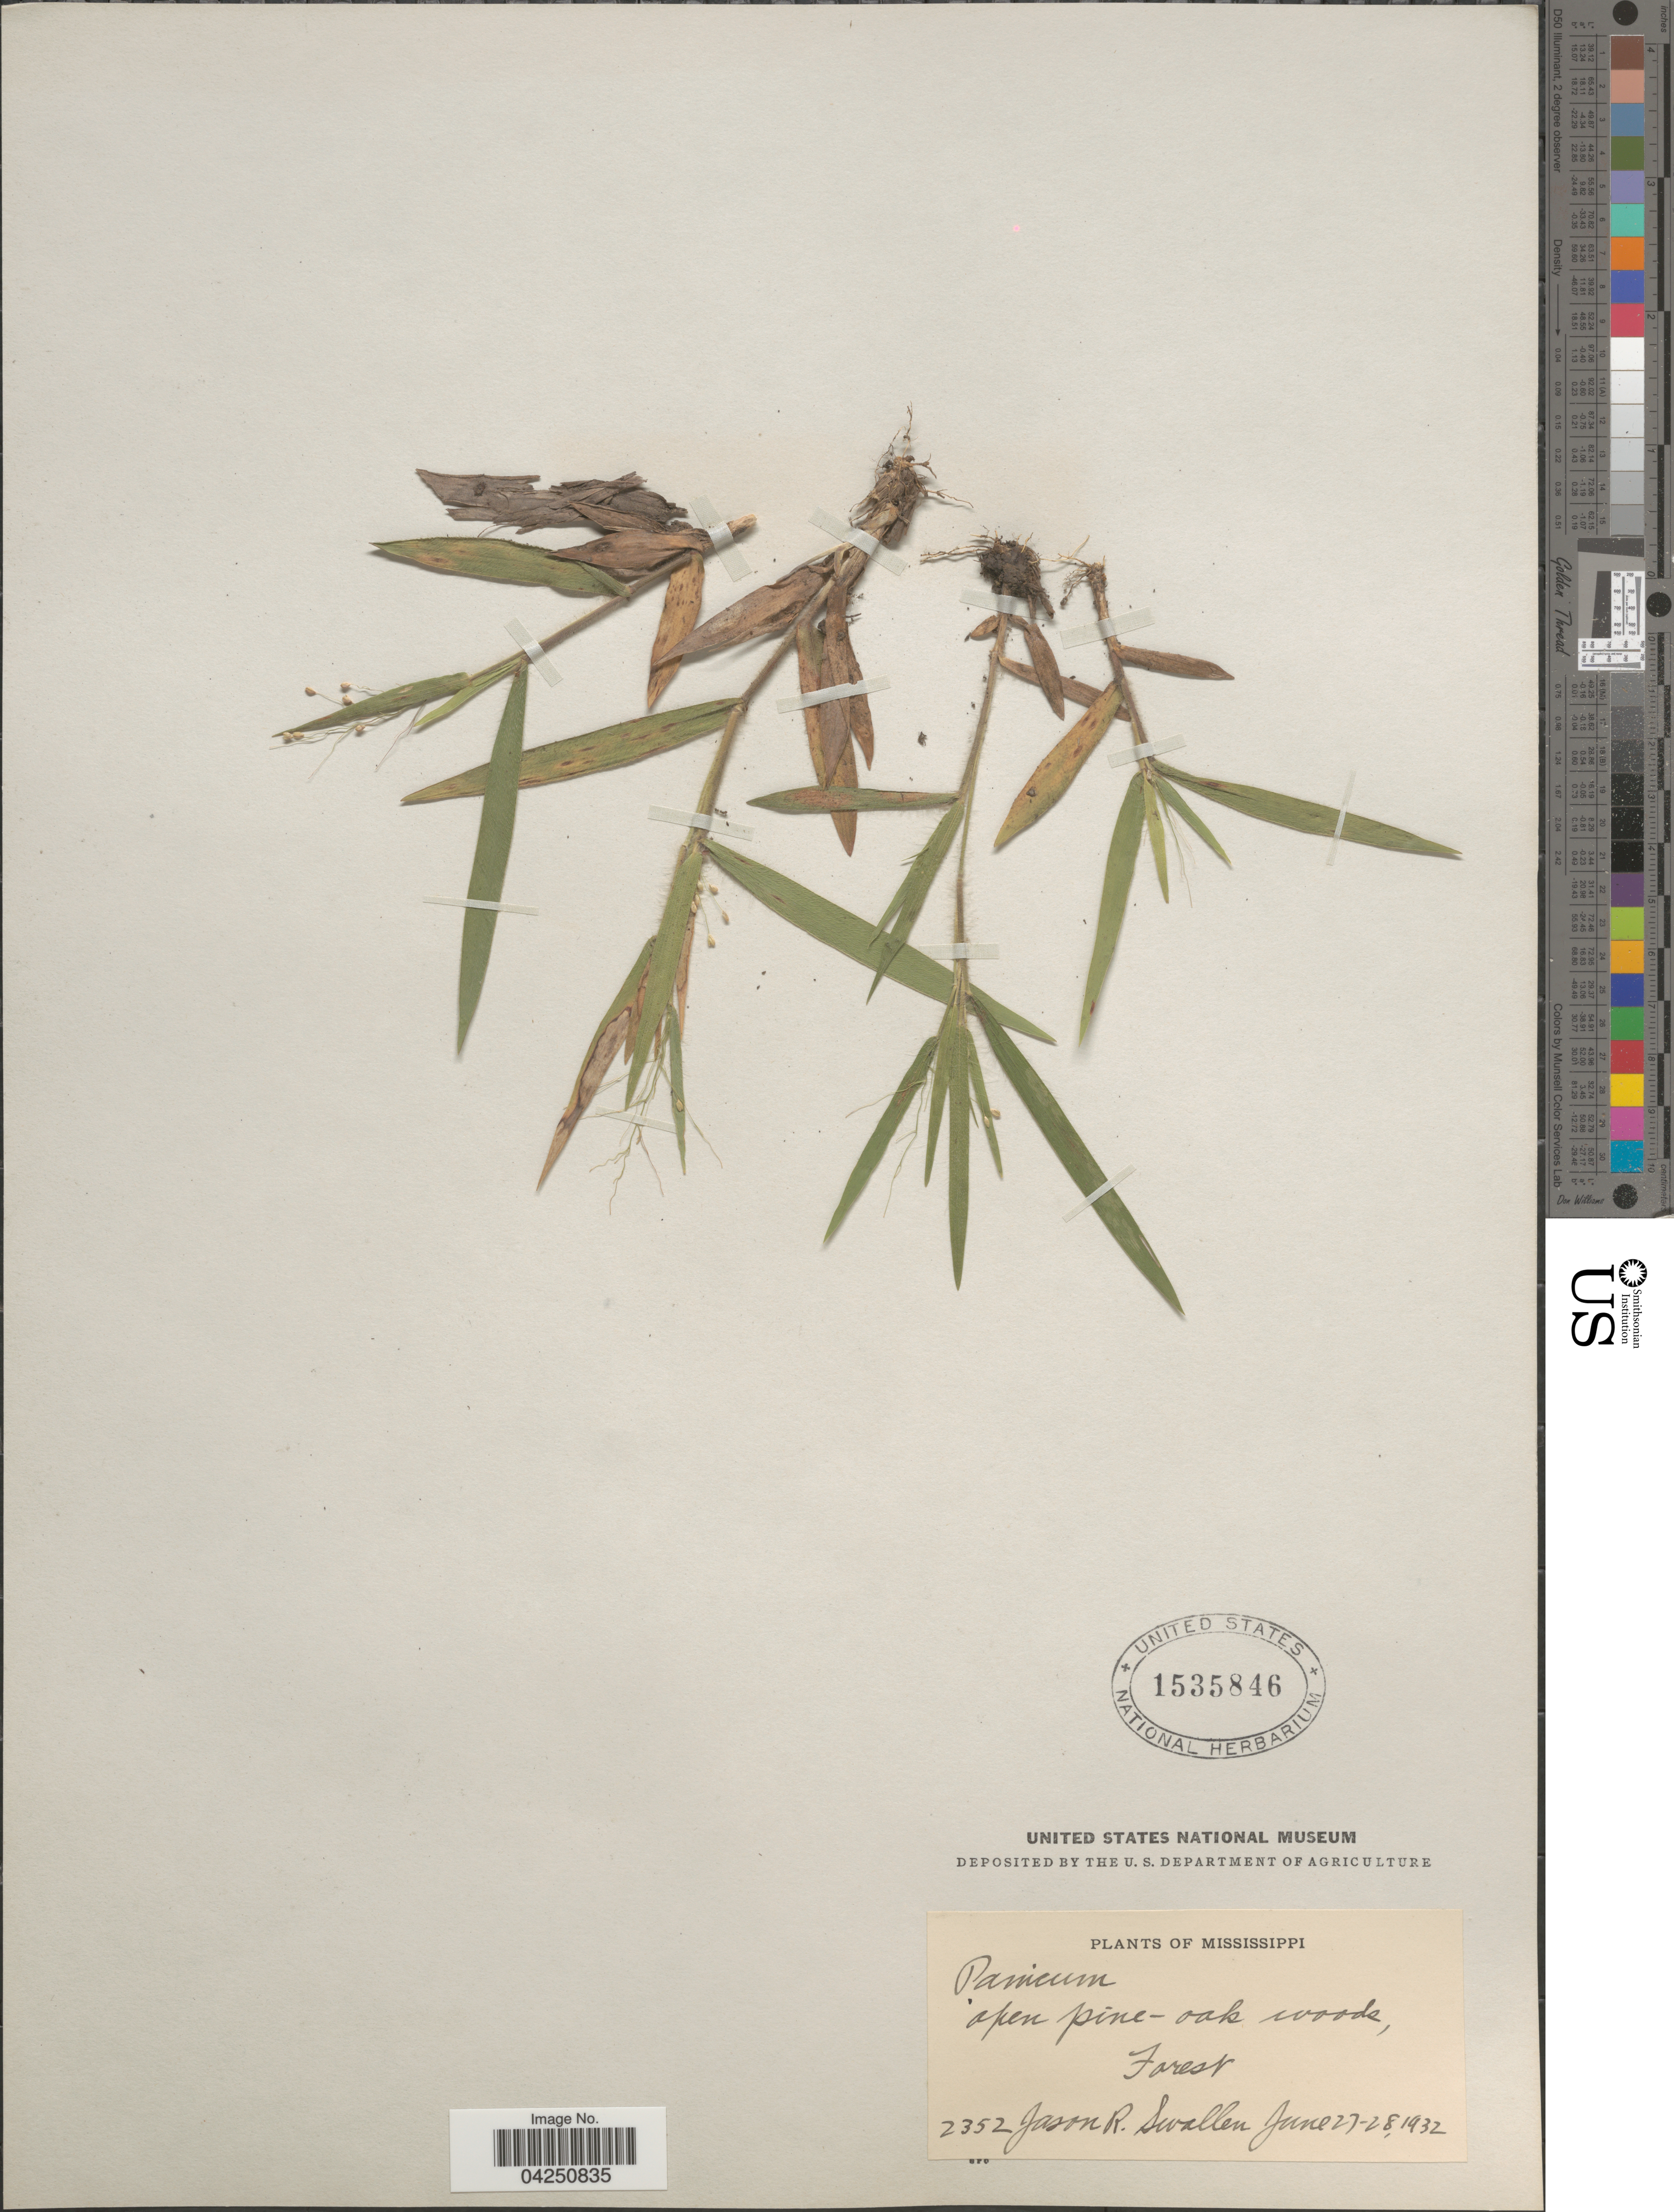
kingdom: Plantae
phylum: Tracheophyta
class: Liliopsida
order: Poales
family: Poaceae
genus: Dichanthelium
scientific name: Dichanthelium acuminatum var. acuminatum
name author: (Sw.) Gould & C.A. Clark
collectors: J. R. Swallen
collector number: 2352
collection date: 1932-06-27/1932-06-28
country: United States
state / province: Mississippi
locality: Open pine-oak woods, Forest.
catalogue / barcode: US 1535846